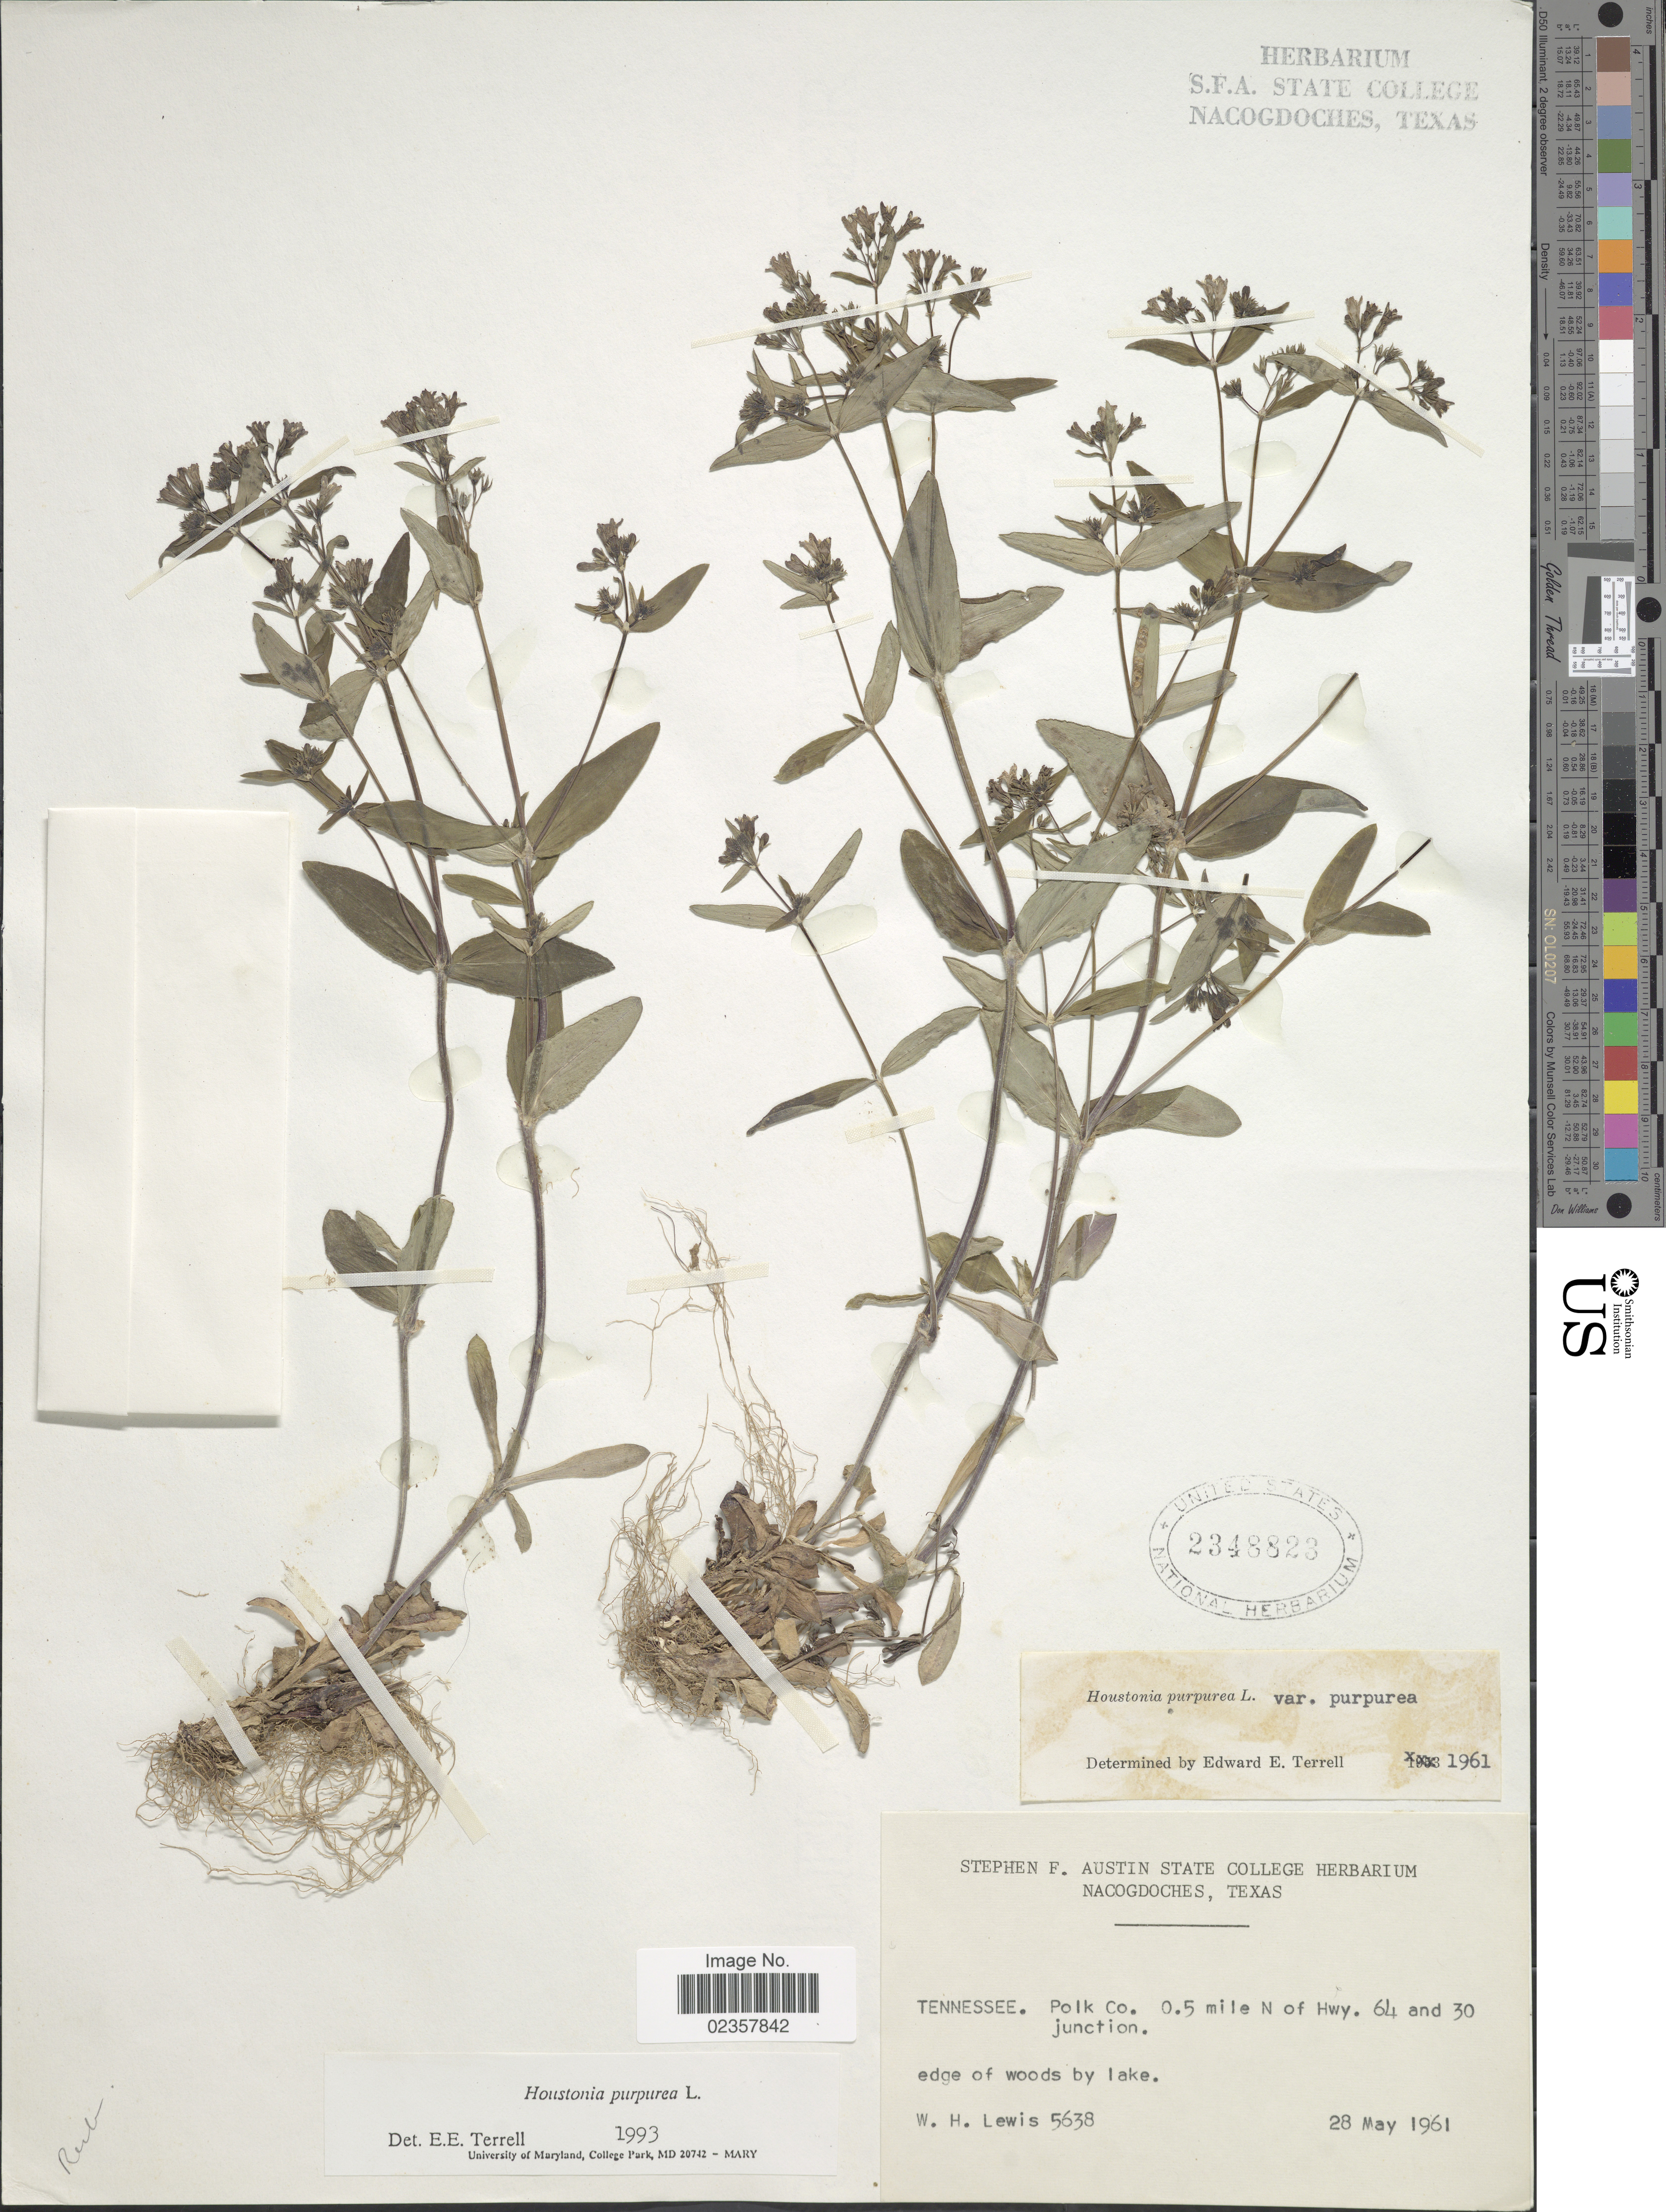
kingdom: Plantae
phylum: Tracheophyta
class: Magnoliopsida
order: Gentianales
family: Rubiaceae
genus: Houstonia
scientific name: Houstonia purpurea var. purpurea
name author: L.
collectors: W. H. Lewis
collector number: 5638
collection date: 1961-05-28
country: United States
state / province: Tennessee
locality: Tennessee. Polk Co. 0.5 mile N of Hwy. 64 and 30 junction. Edge of woods by lake.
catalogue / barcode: US 2348823